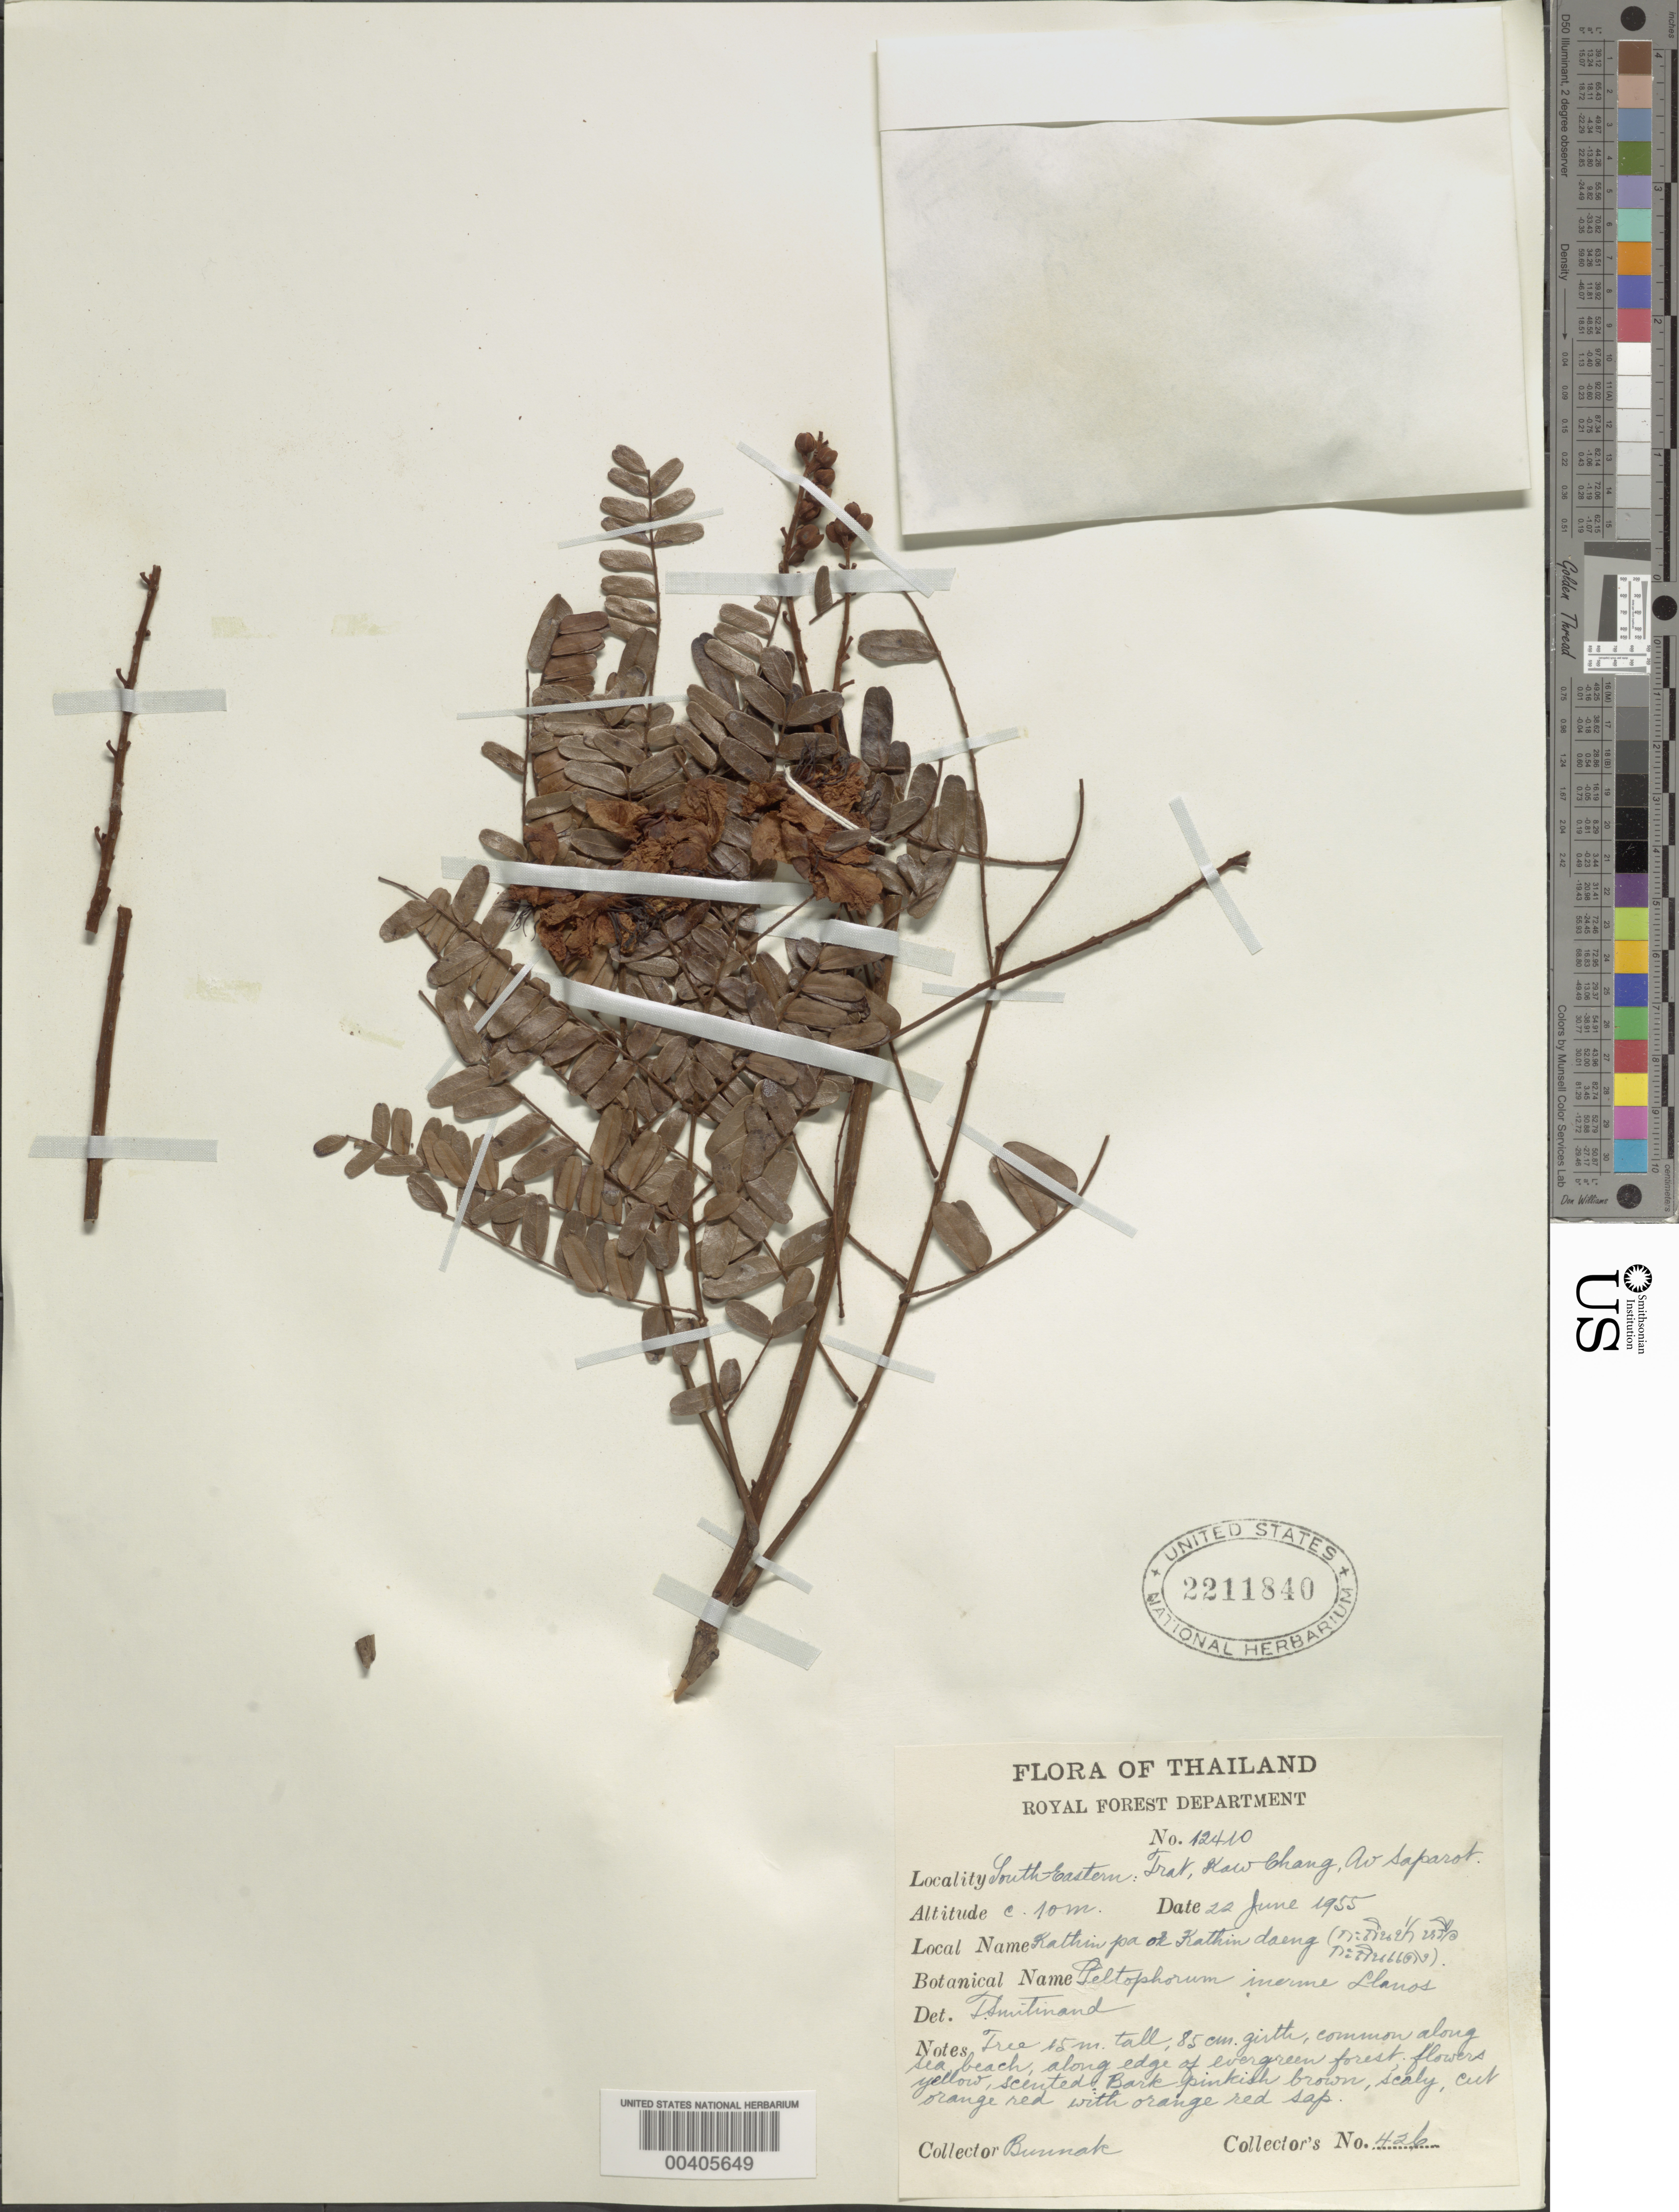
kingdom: Plantae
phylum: Tracheophyta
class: Magnoliopsida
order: Fabales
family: Fabaceae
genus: Peltophorum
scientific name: Peltophorum pterocarpum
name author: (DC.) Backer ex K. Heyne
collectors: -. Bunnak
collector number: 426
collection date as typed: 22 Jun 1955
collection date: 1955-06-22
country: Thailand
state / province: South Eastern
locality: Trat, kaw chang, av saparot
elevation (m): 10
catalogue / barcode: US 2211840